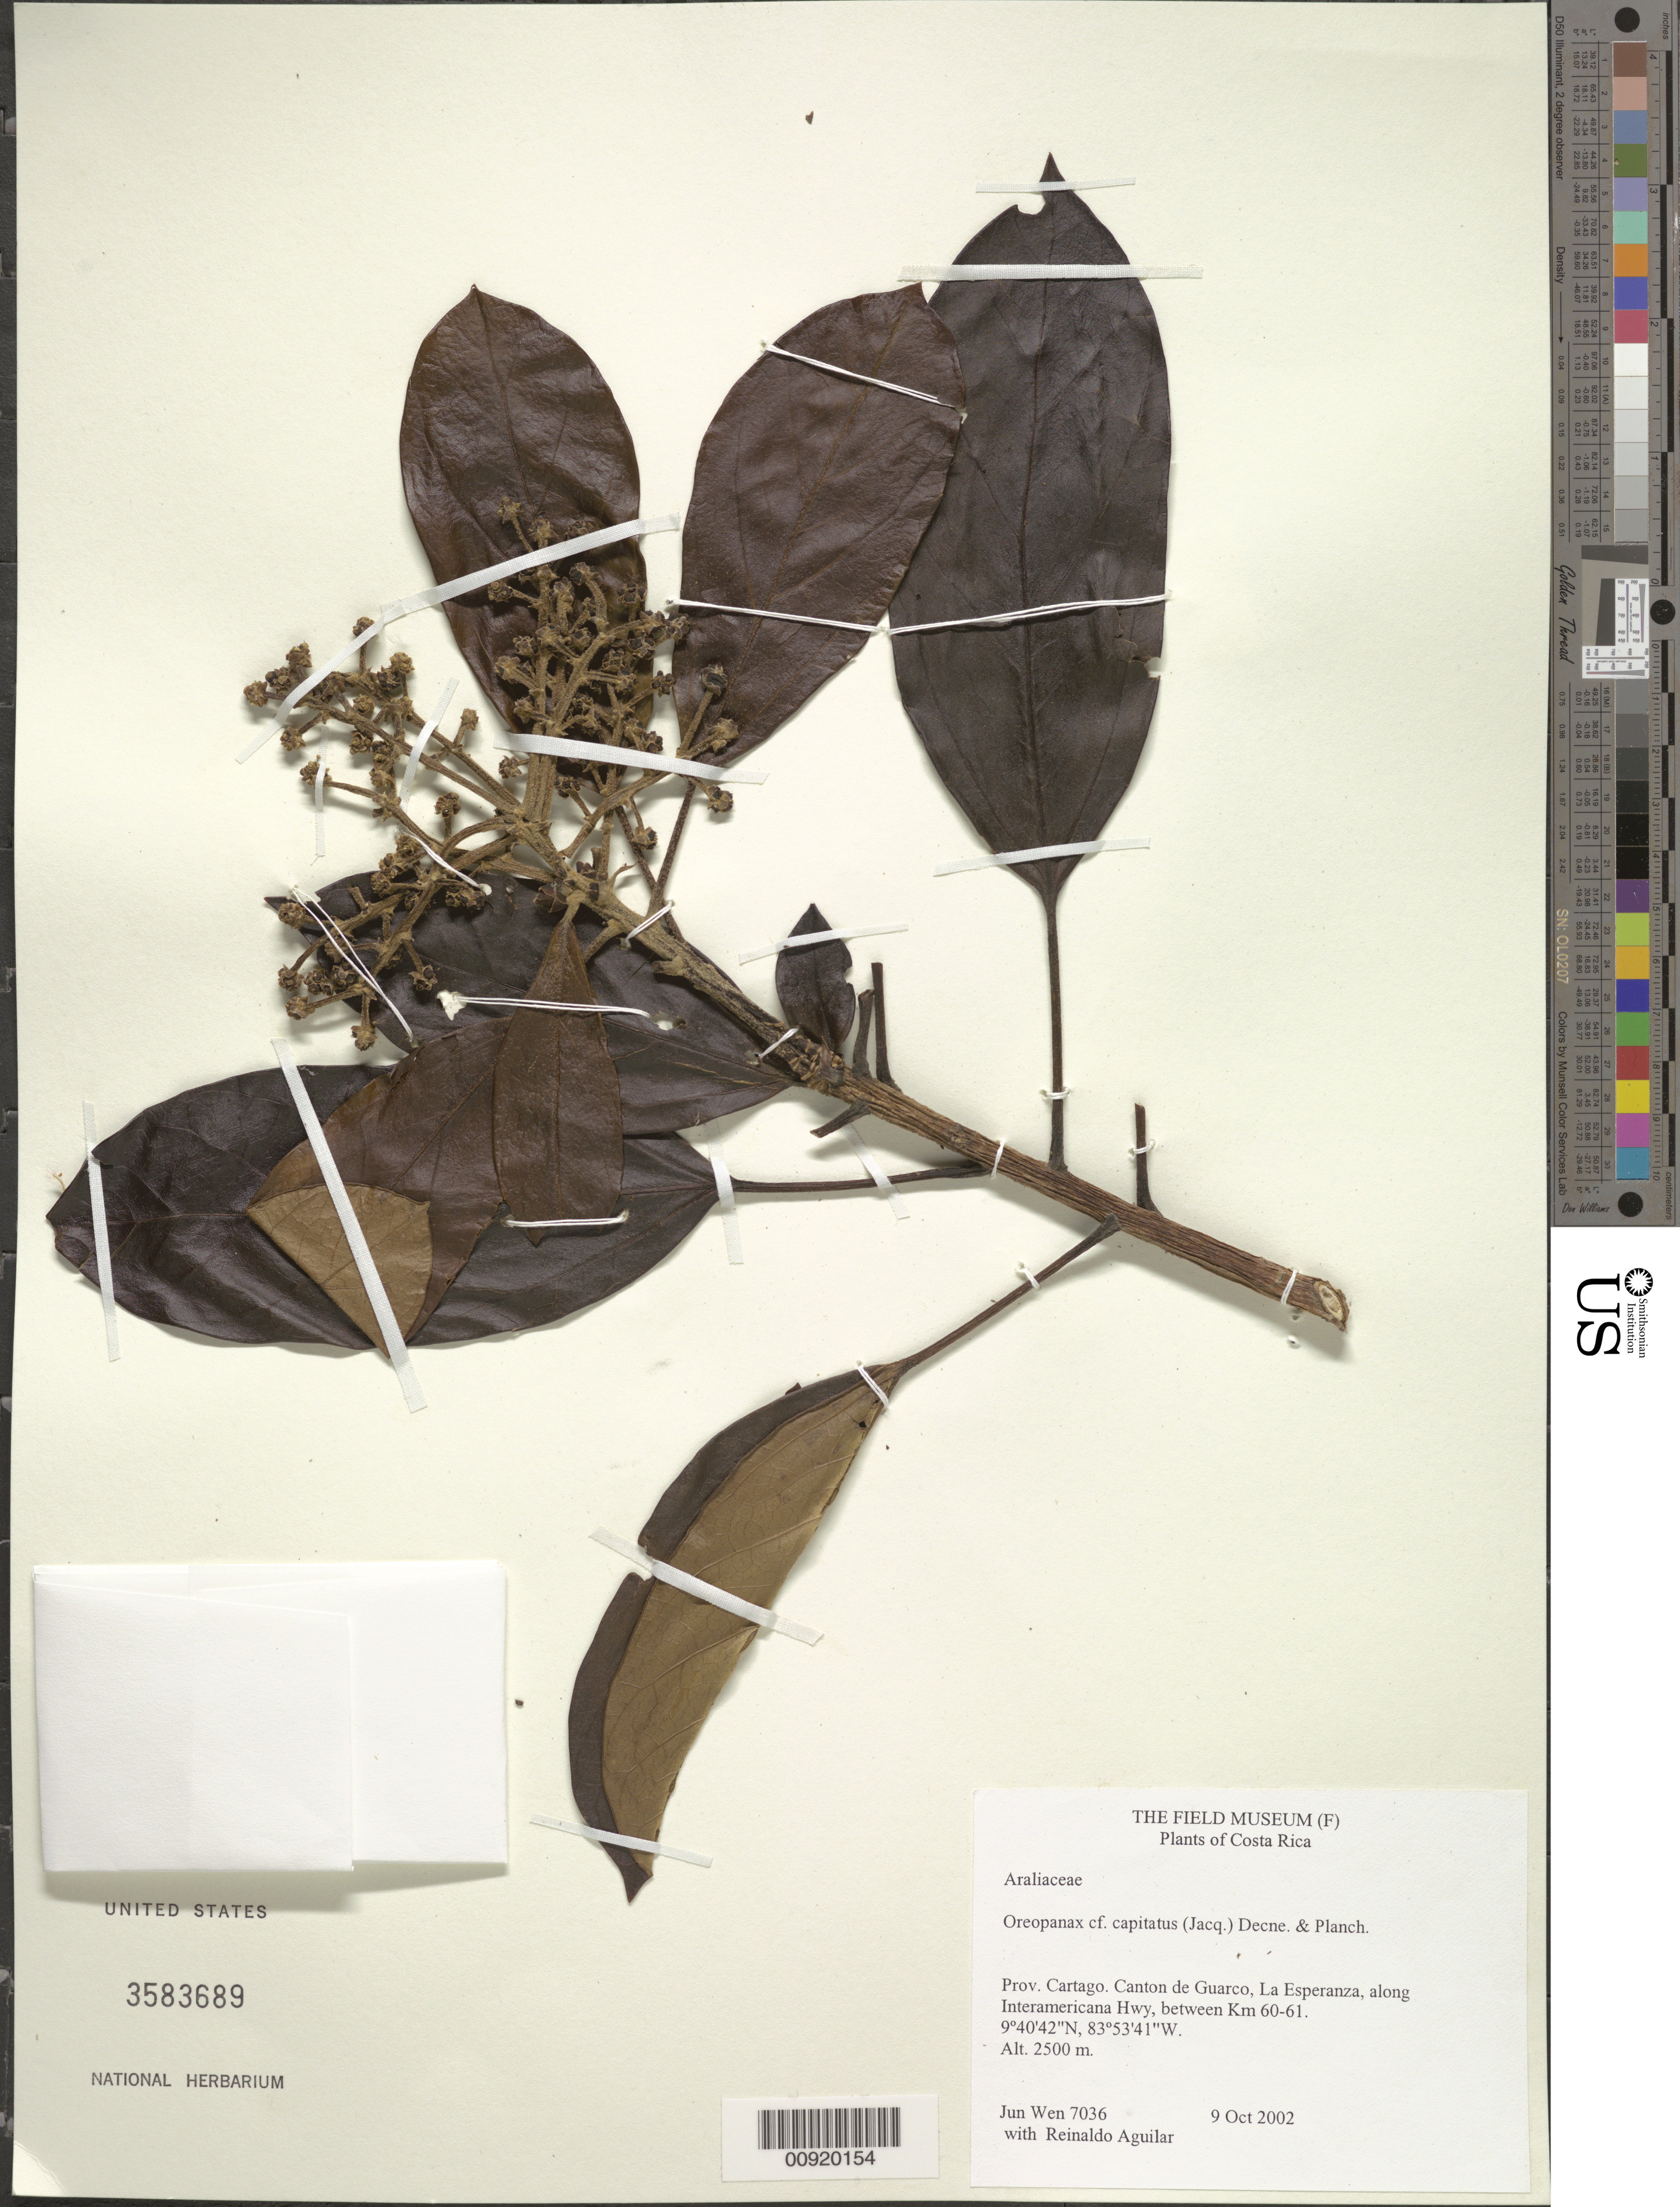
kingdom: Plantae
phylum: Tracheophyta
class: Magnoliopsida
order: Apiales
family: Araliaceae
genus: Oreopanax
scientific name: Oreopanax capitatus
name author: (Jacq.) Decne. & Planch.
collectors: J. Wen & R. Aguilar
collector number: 7036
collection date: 2002-10-09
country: Costa Rica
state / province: Cartago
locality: Canton de Guarco, La Esperanza, along Interamiercana Hwy, between Km 60 -61.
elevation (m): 2500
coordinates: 9 40 42 N, 83 53 41 W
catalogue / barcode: US 3583689